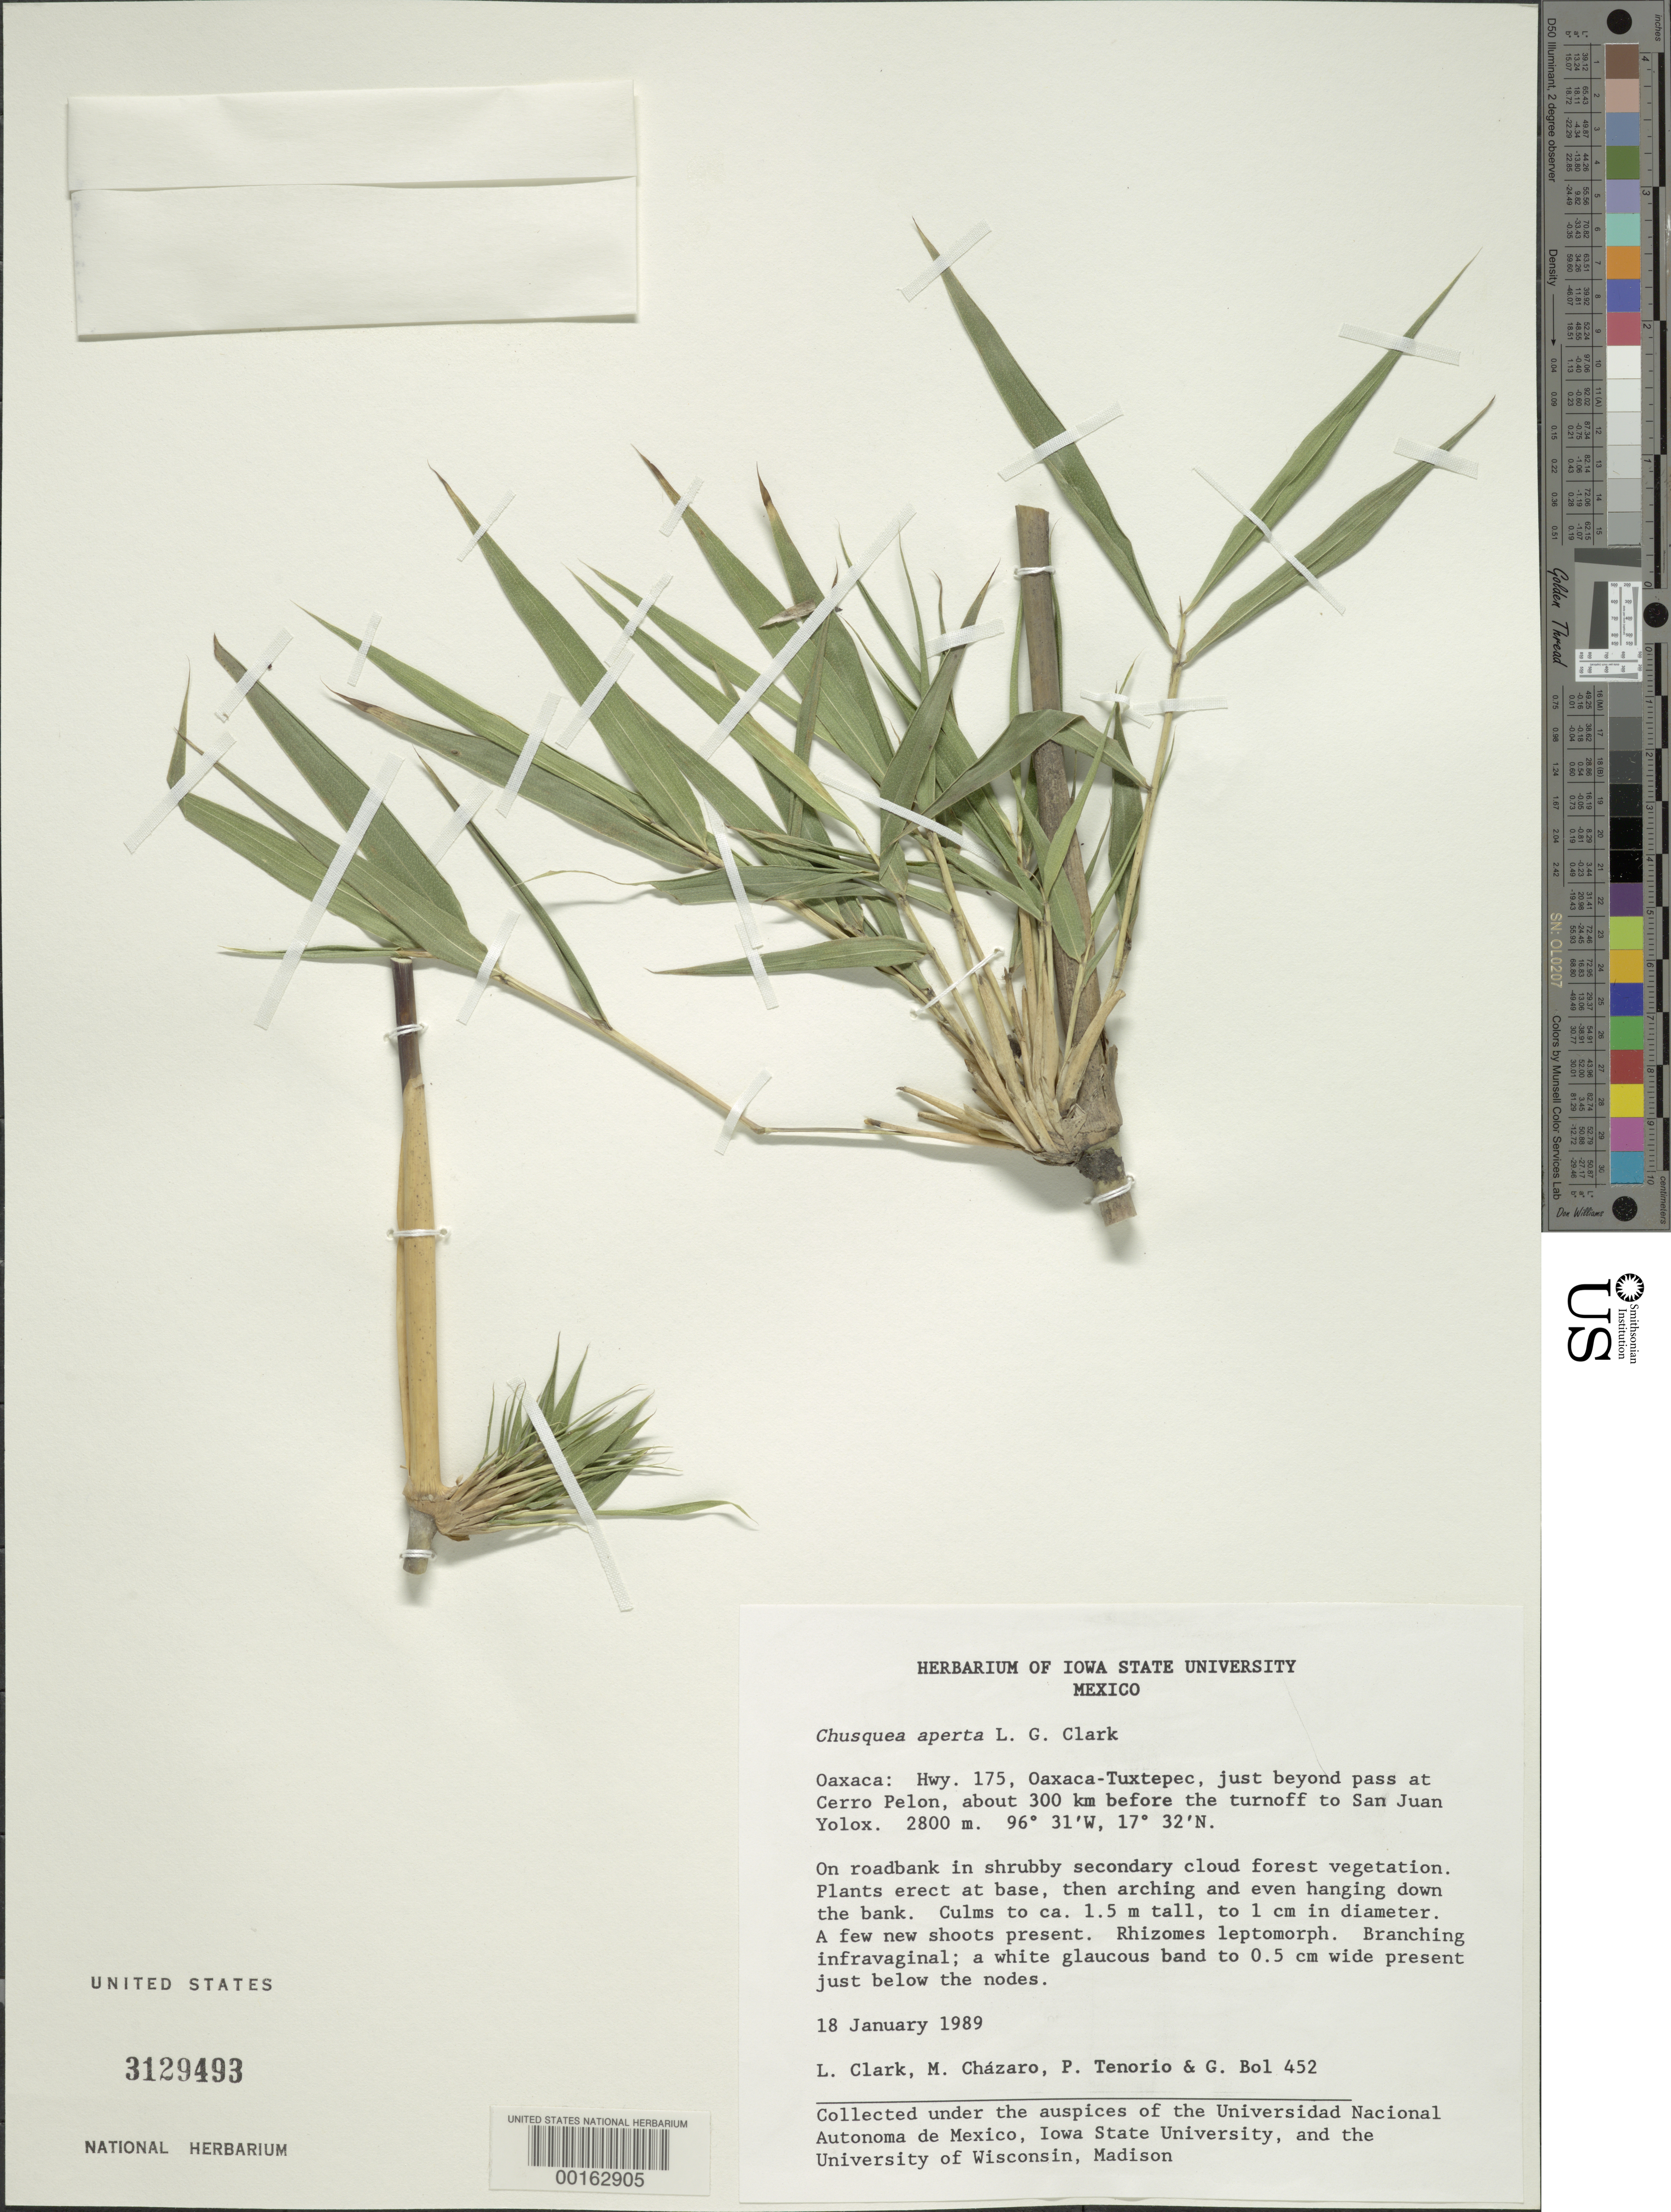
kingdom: Plantae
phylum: Tracheophyta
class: Liliopsida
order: Poales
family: Poaceae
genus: Chusquea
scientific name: Chusquea aperta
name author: L.G. Clark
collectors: L. G. Clark, M. de J. Cházaro Basáñoez, P. Tenorio L. & G. Bol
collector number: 452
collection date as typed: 18 Jan 1989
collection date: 1989-01-18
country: Mexico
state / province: Oaxaca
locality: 300 km before the turnoff to San Juan Yolox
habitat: On road bank in shrubby secondary cloud forest vegetation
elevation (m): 2800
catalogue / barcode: US 3129493